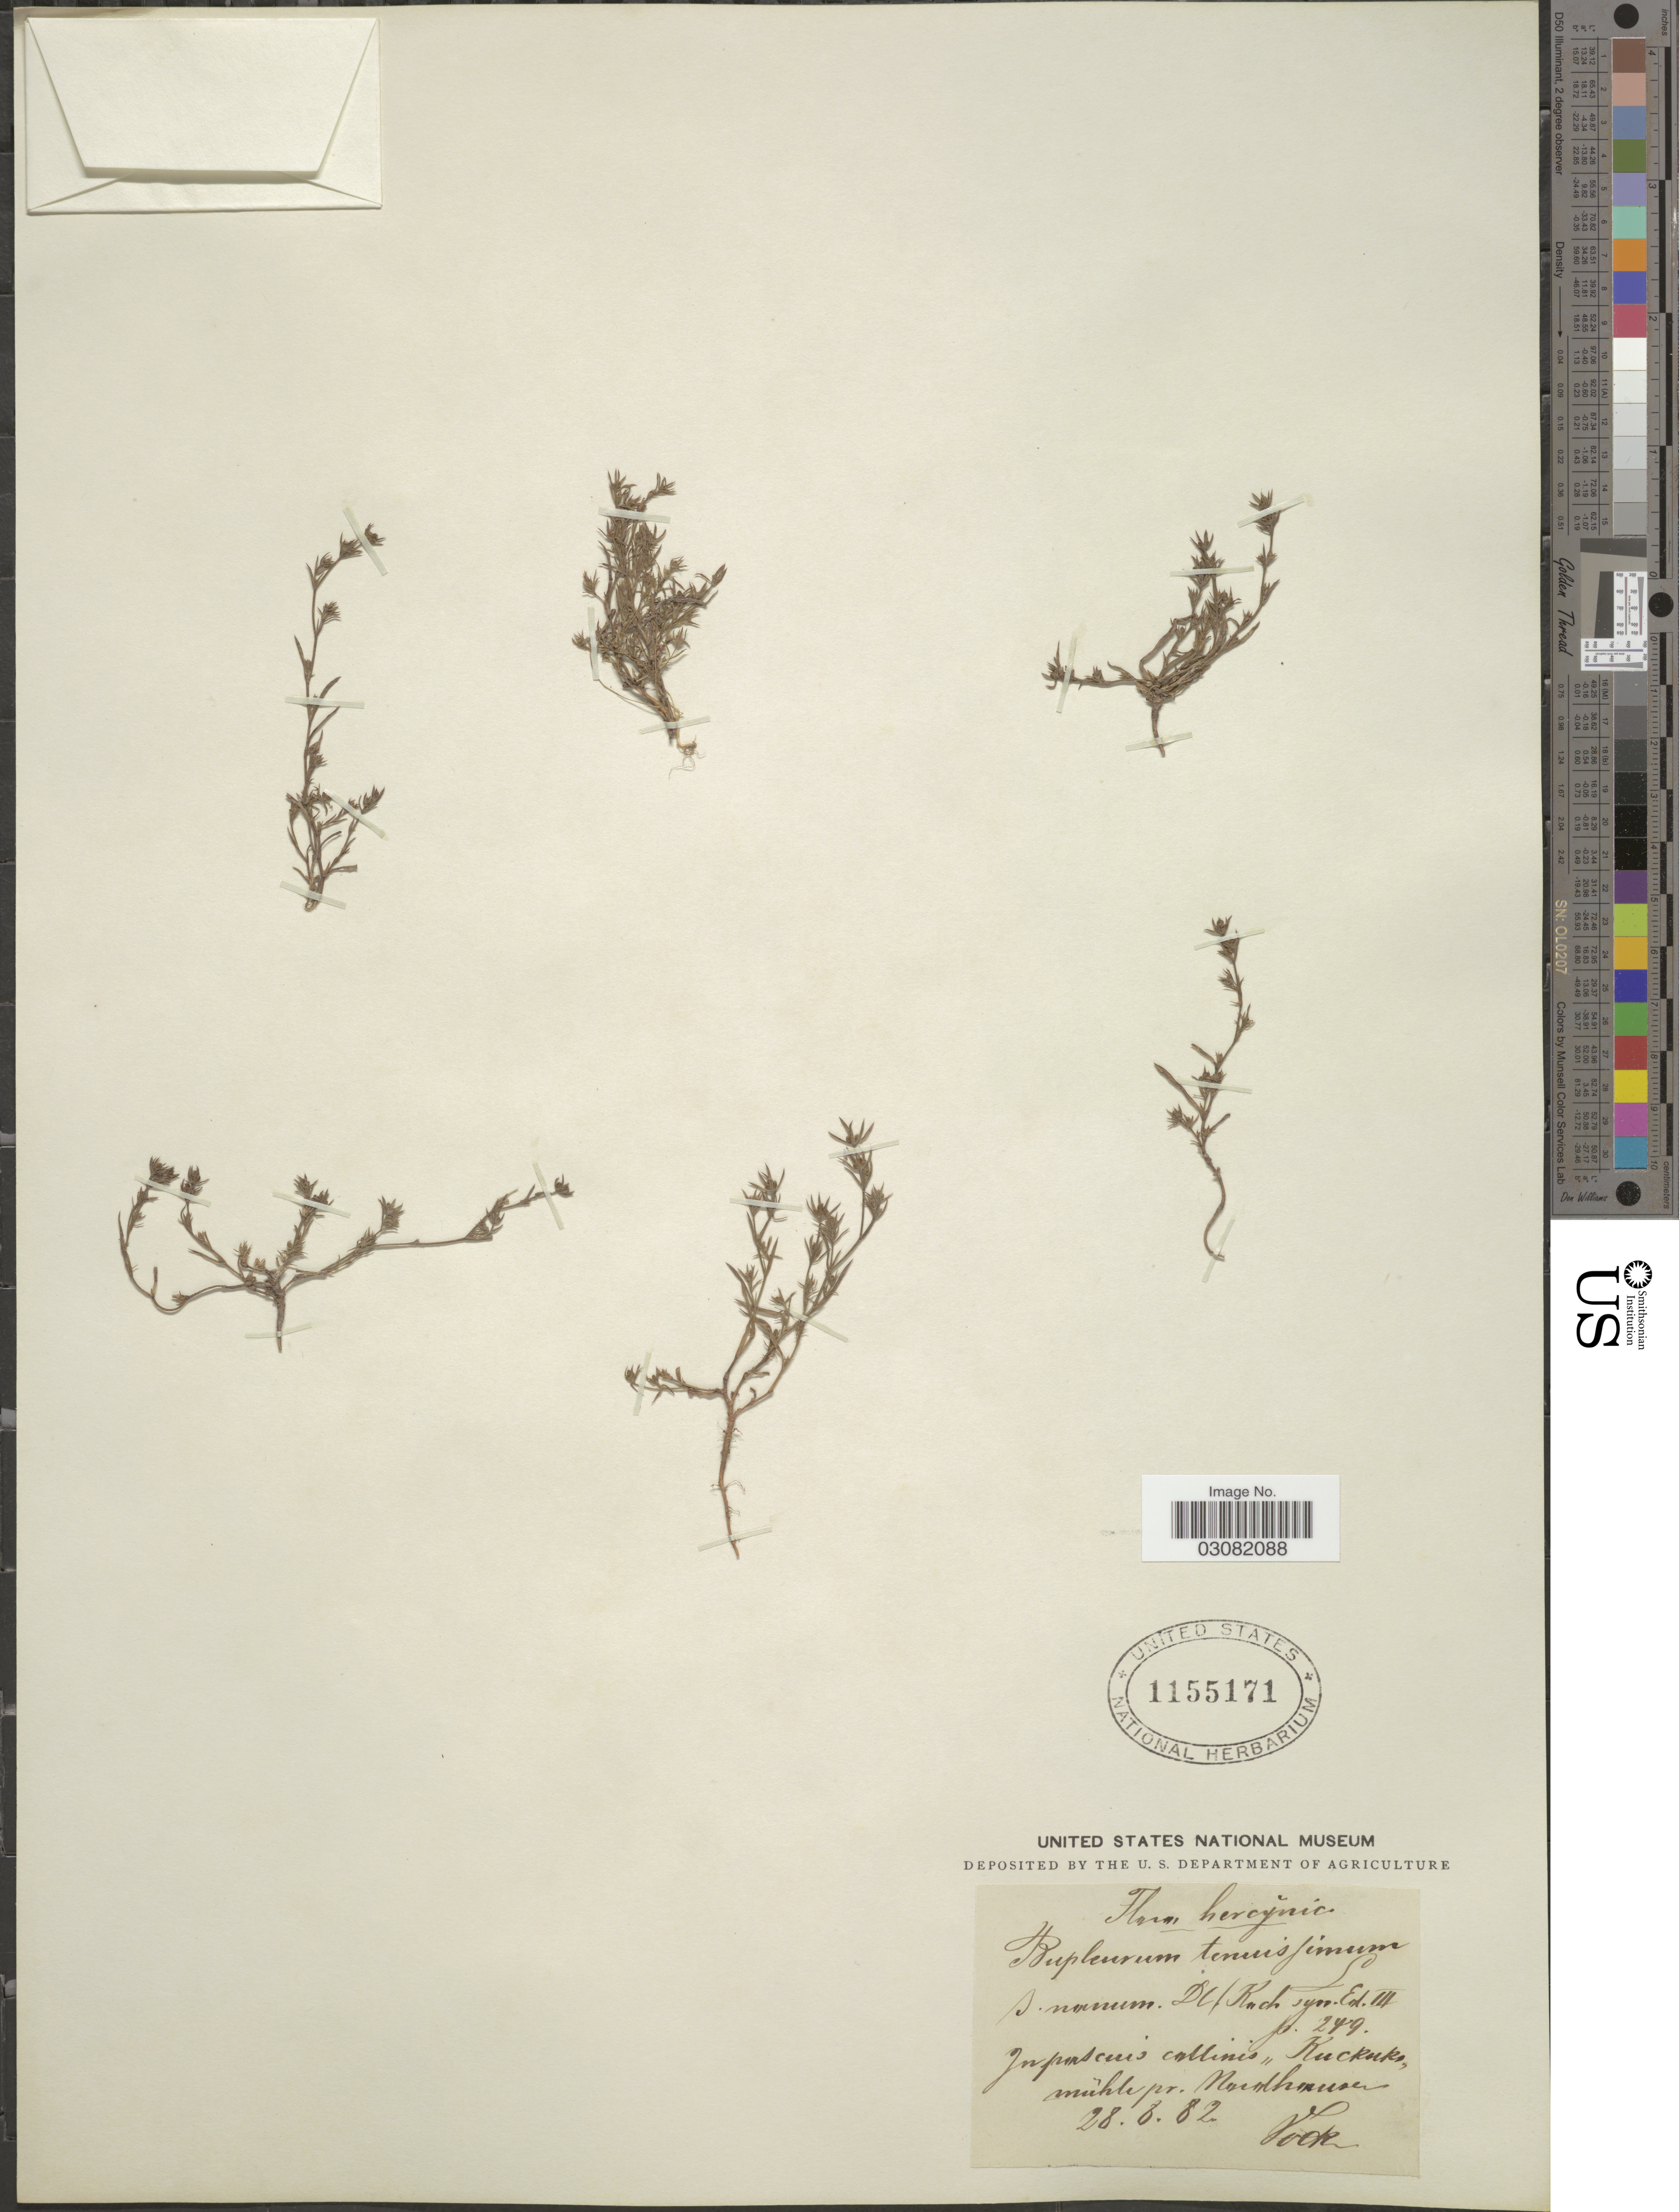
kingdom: Plantae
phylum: Tracheophyta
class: Magnoliopsida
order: Apiales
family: Apiaceae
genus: Bupleurum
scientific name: Bupleurum tenuissimum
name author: L.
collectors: Vock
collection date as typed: Transcribed d/m/y: 28/6/82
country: Hungary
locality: In pascuis collinis, Kuckuks, mühle pr. Nordhaven.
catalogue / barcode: US 1155171